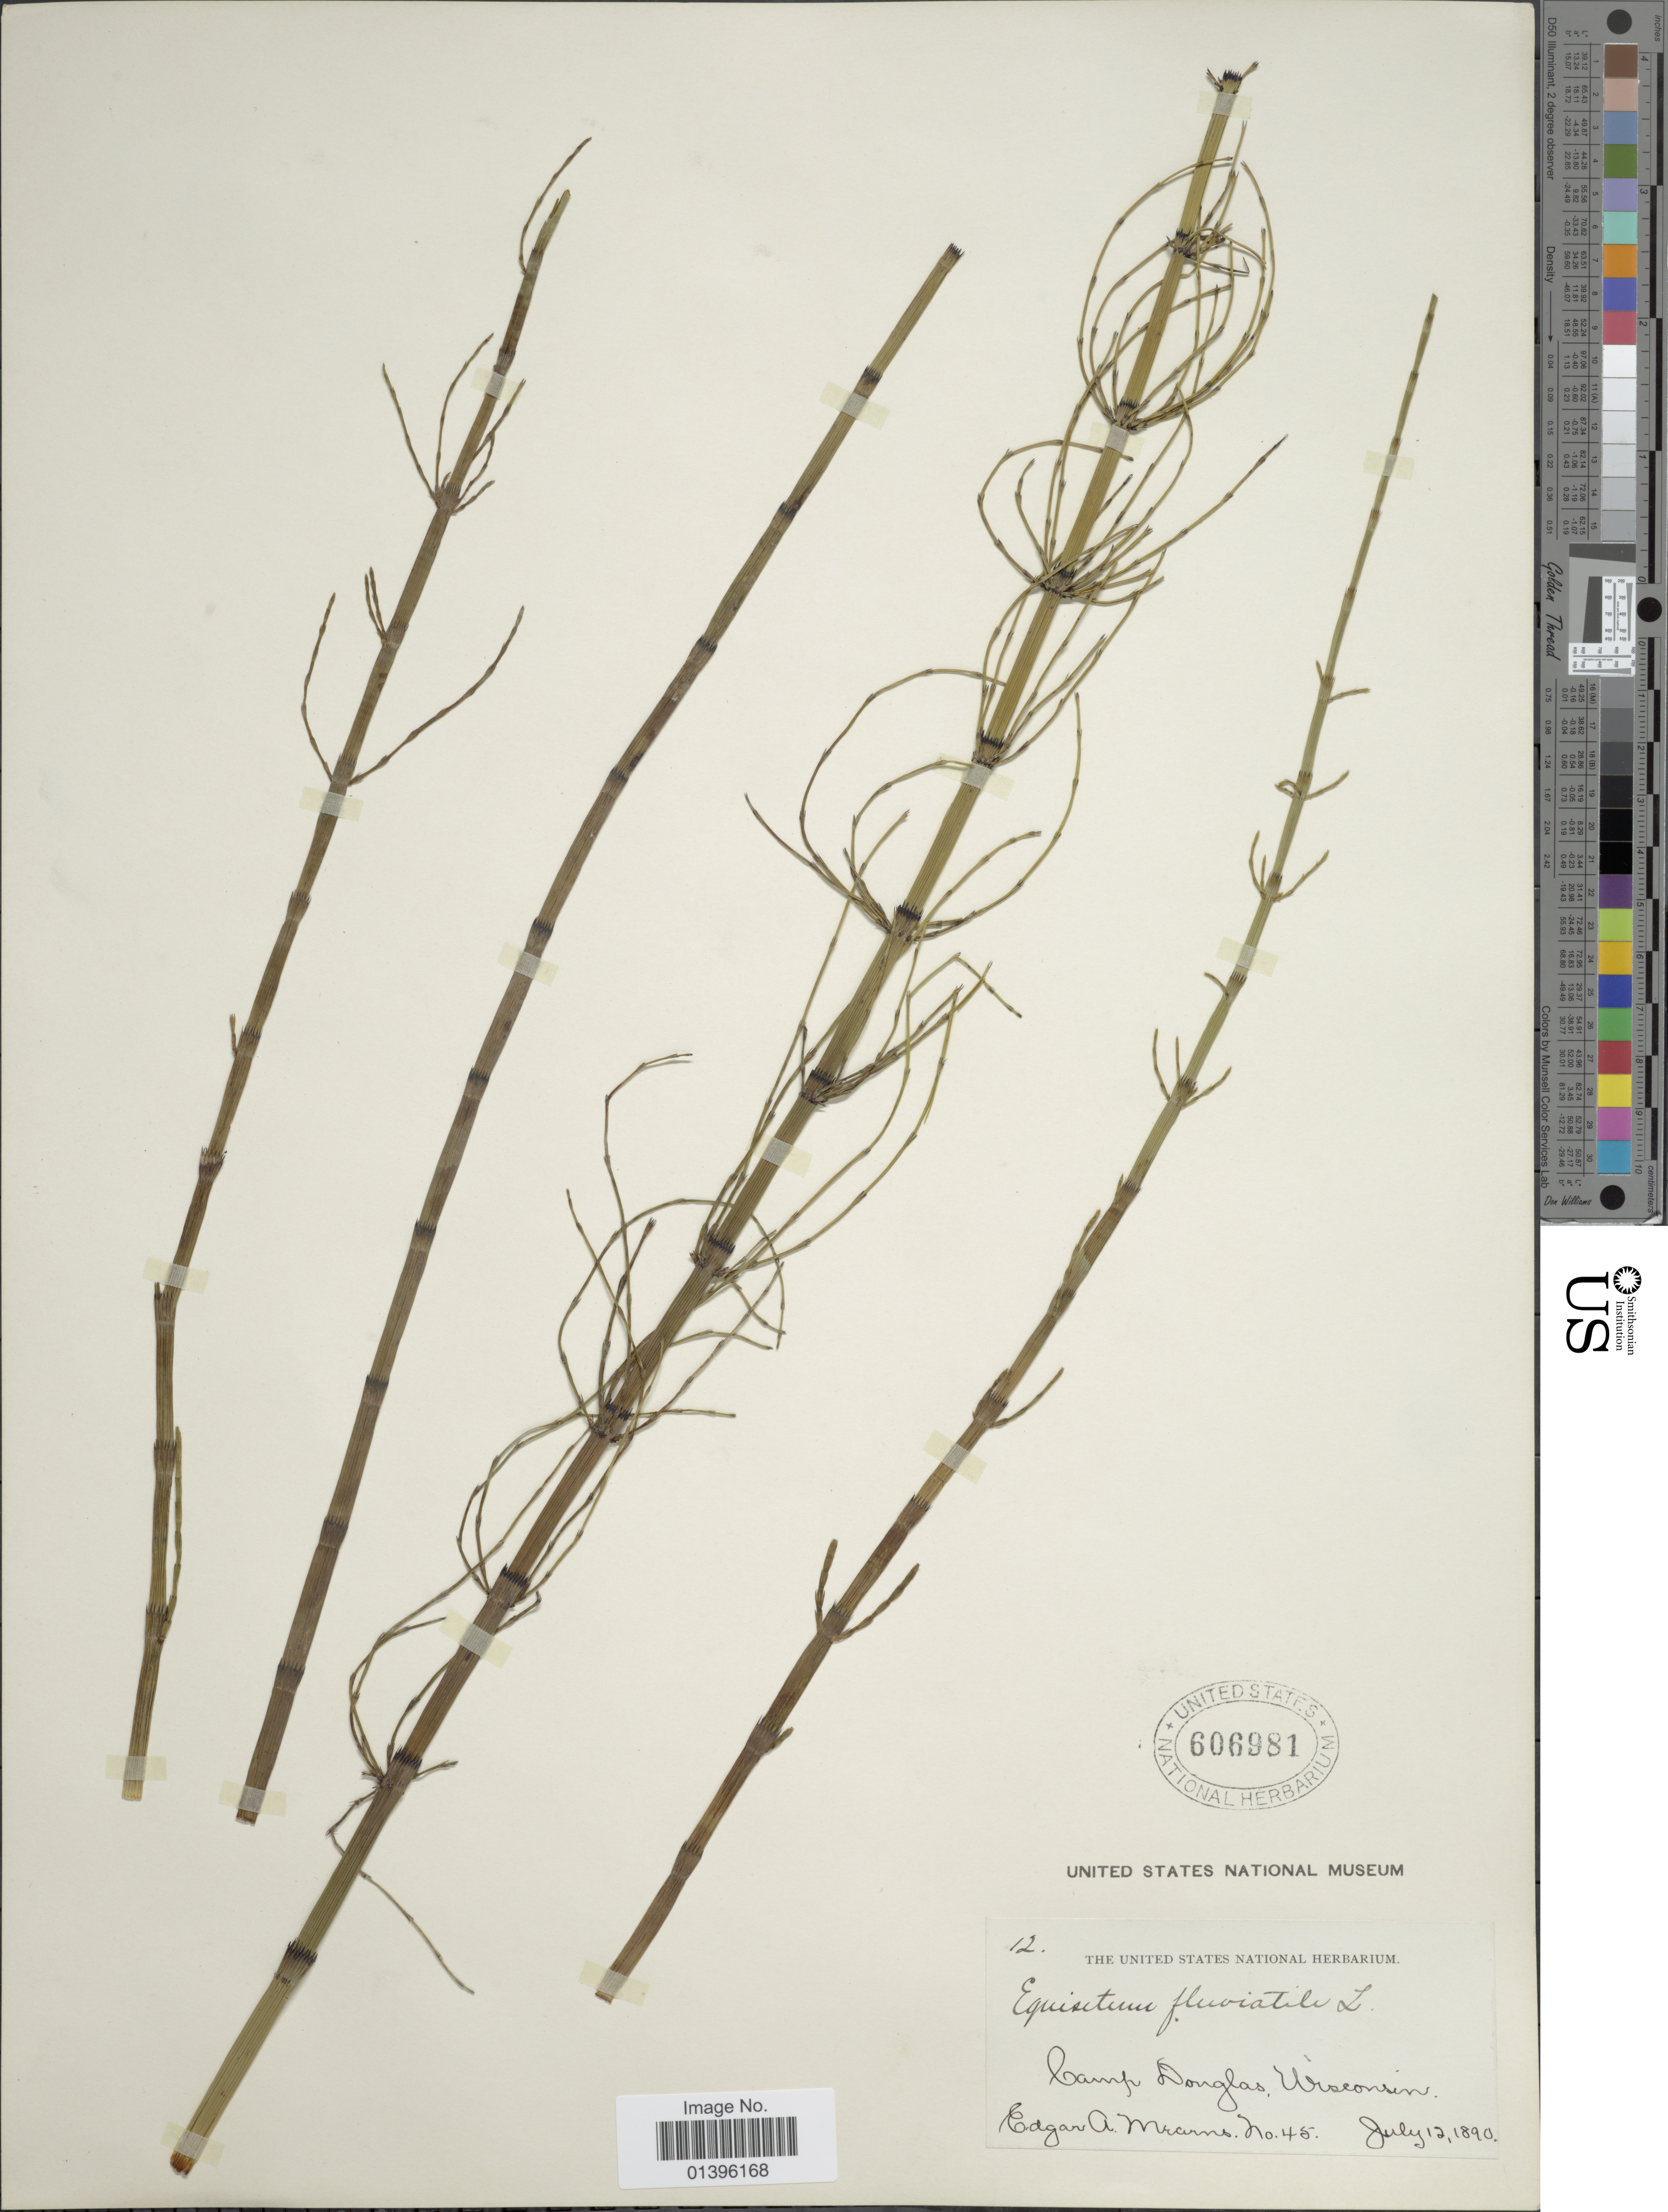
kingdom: Plantae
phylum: Tracheophyta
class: Polypodiopsida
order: Equisetales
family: Equisetaceae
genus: Equisetum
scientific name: Equisetum fluviatile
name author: L.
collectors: E. A. Mearns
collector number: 45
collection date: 1890-07-12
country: United States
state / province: Wisconsin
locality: Camp Douglas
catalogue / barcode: US 606981